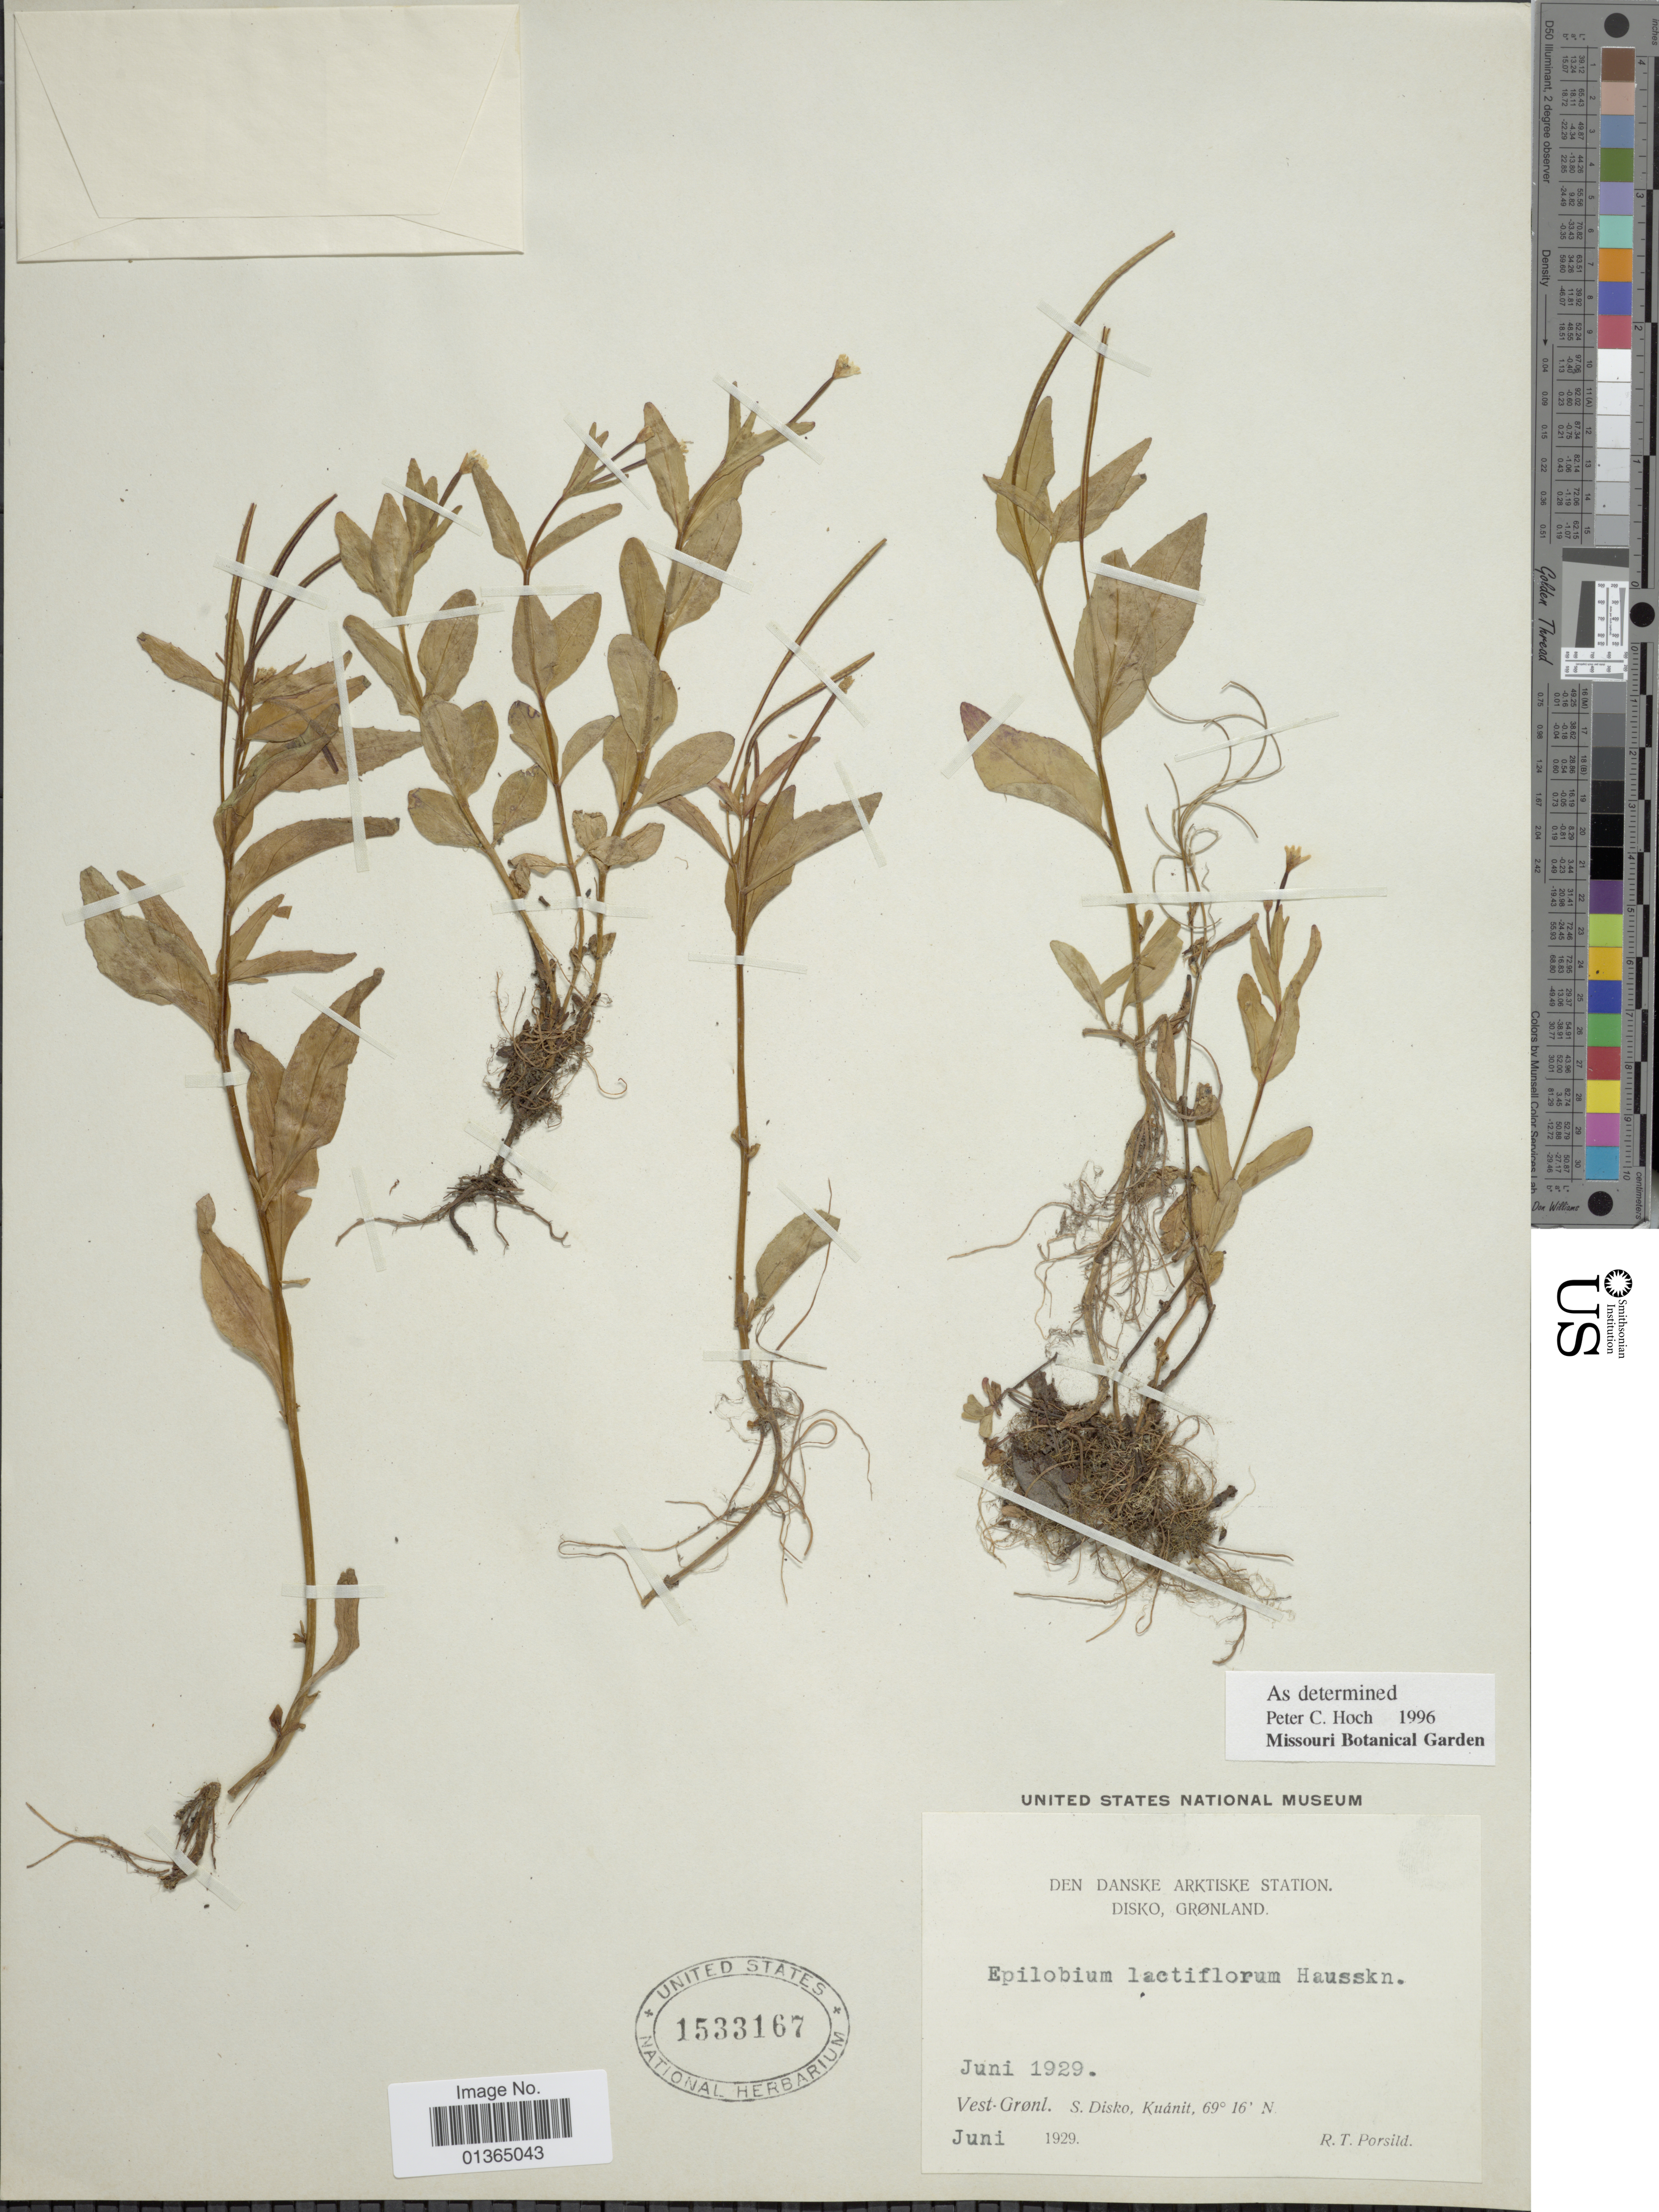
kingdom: Plantae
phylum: Tracheophyta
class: Magnoliopsida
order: Myrtales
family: Onagraceae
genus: Epilobium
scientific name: Epilobium lactiflorum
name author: Hausskn.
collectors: R. T. Porsild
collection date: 1929-06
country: Greenland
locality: Den Danske Arktiske Station. Vest-Grønl. S. Disko, Kuánit.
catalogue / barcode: US 1533167